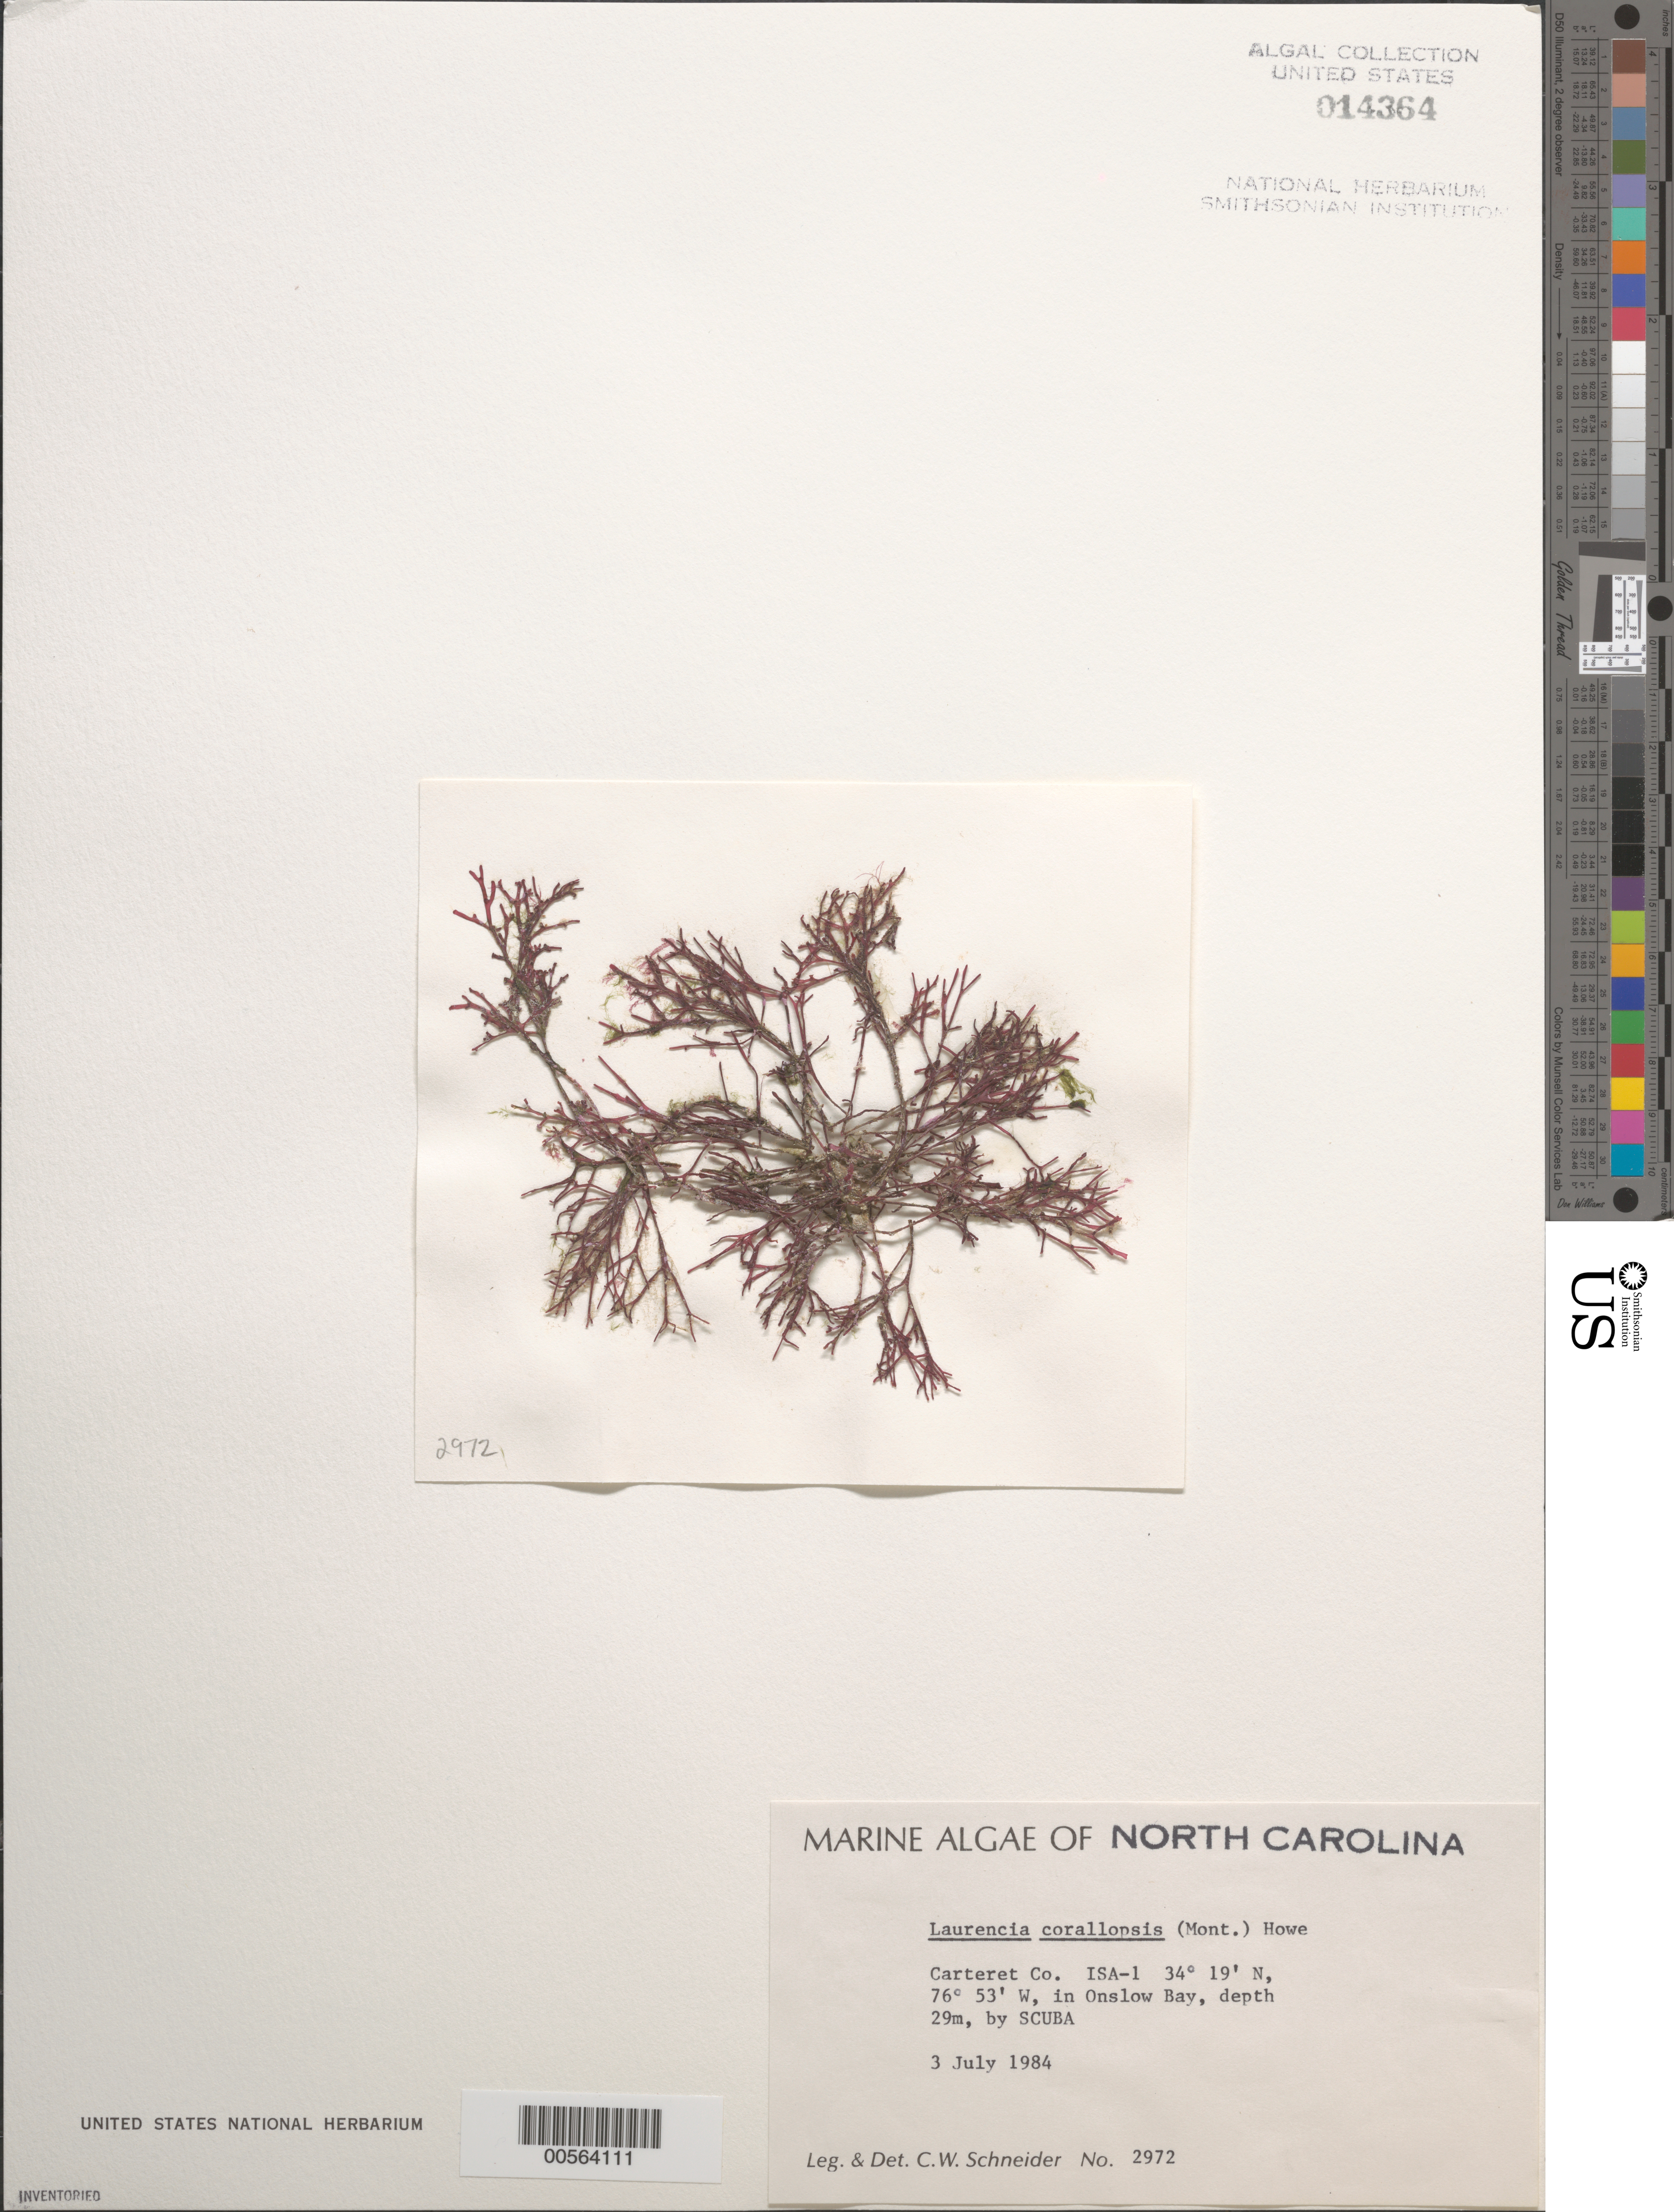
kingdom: Plantae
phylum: Rhodophyta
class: Florideophyceae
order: Ceramiales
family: Rhodomelaceae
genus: Palisada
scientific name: Palisada corallopsis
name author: (Montagne) Sentíes et al.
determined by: Algae name updating Project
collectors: C. W. Schneider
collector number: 2972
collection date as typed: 03 Jul 1984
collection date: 1984-07-03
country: United States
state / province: North Carolina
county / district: Carteret County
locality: Onslow Bay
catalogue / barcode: US 14364